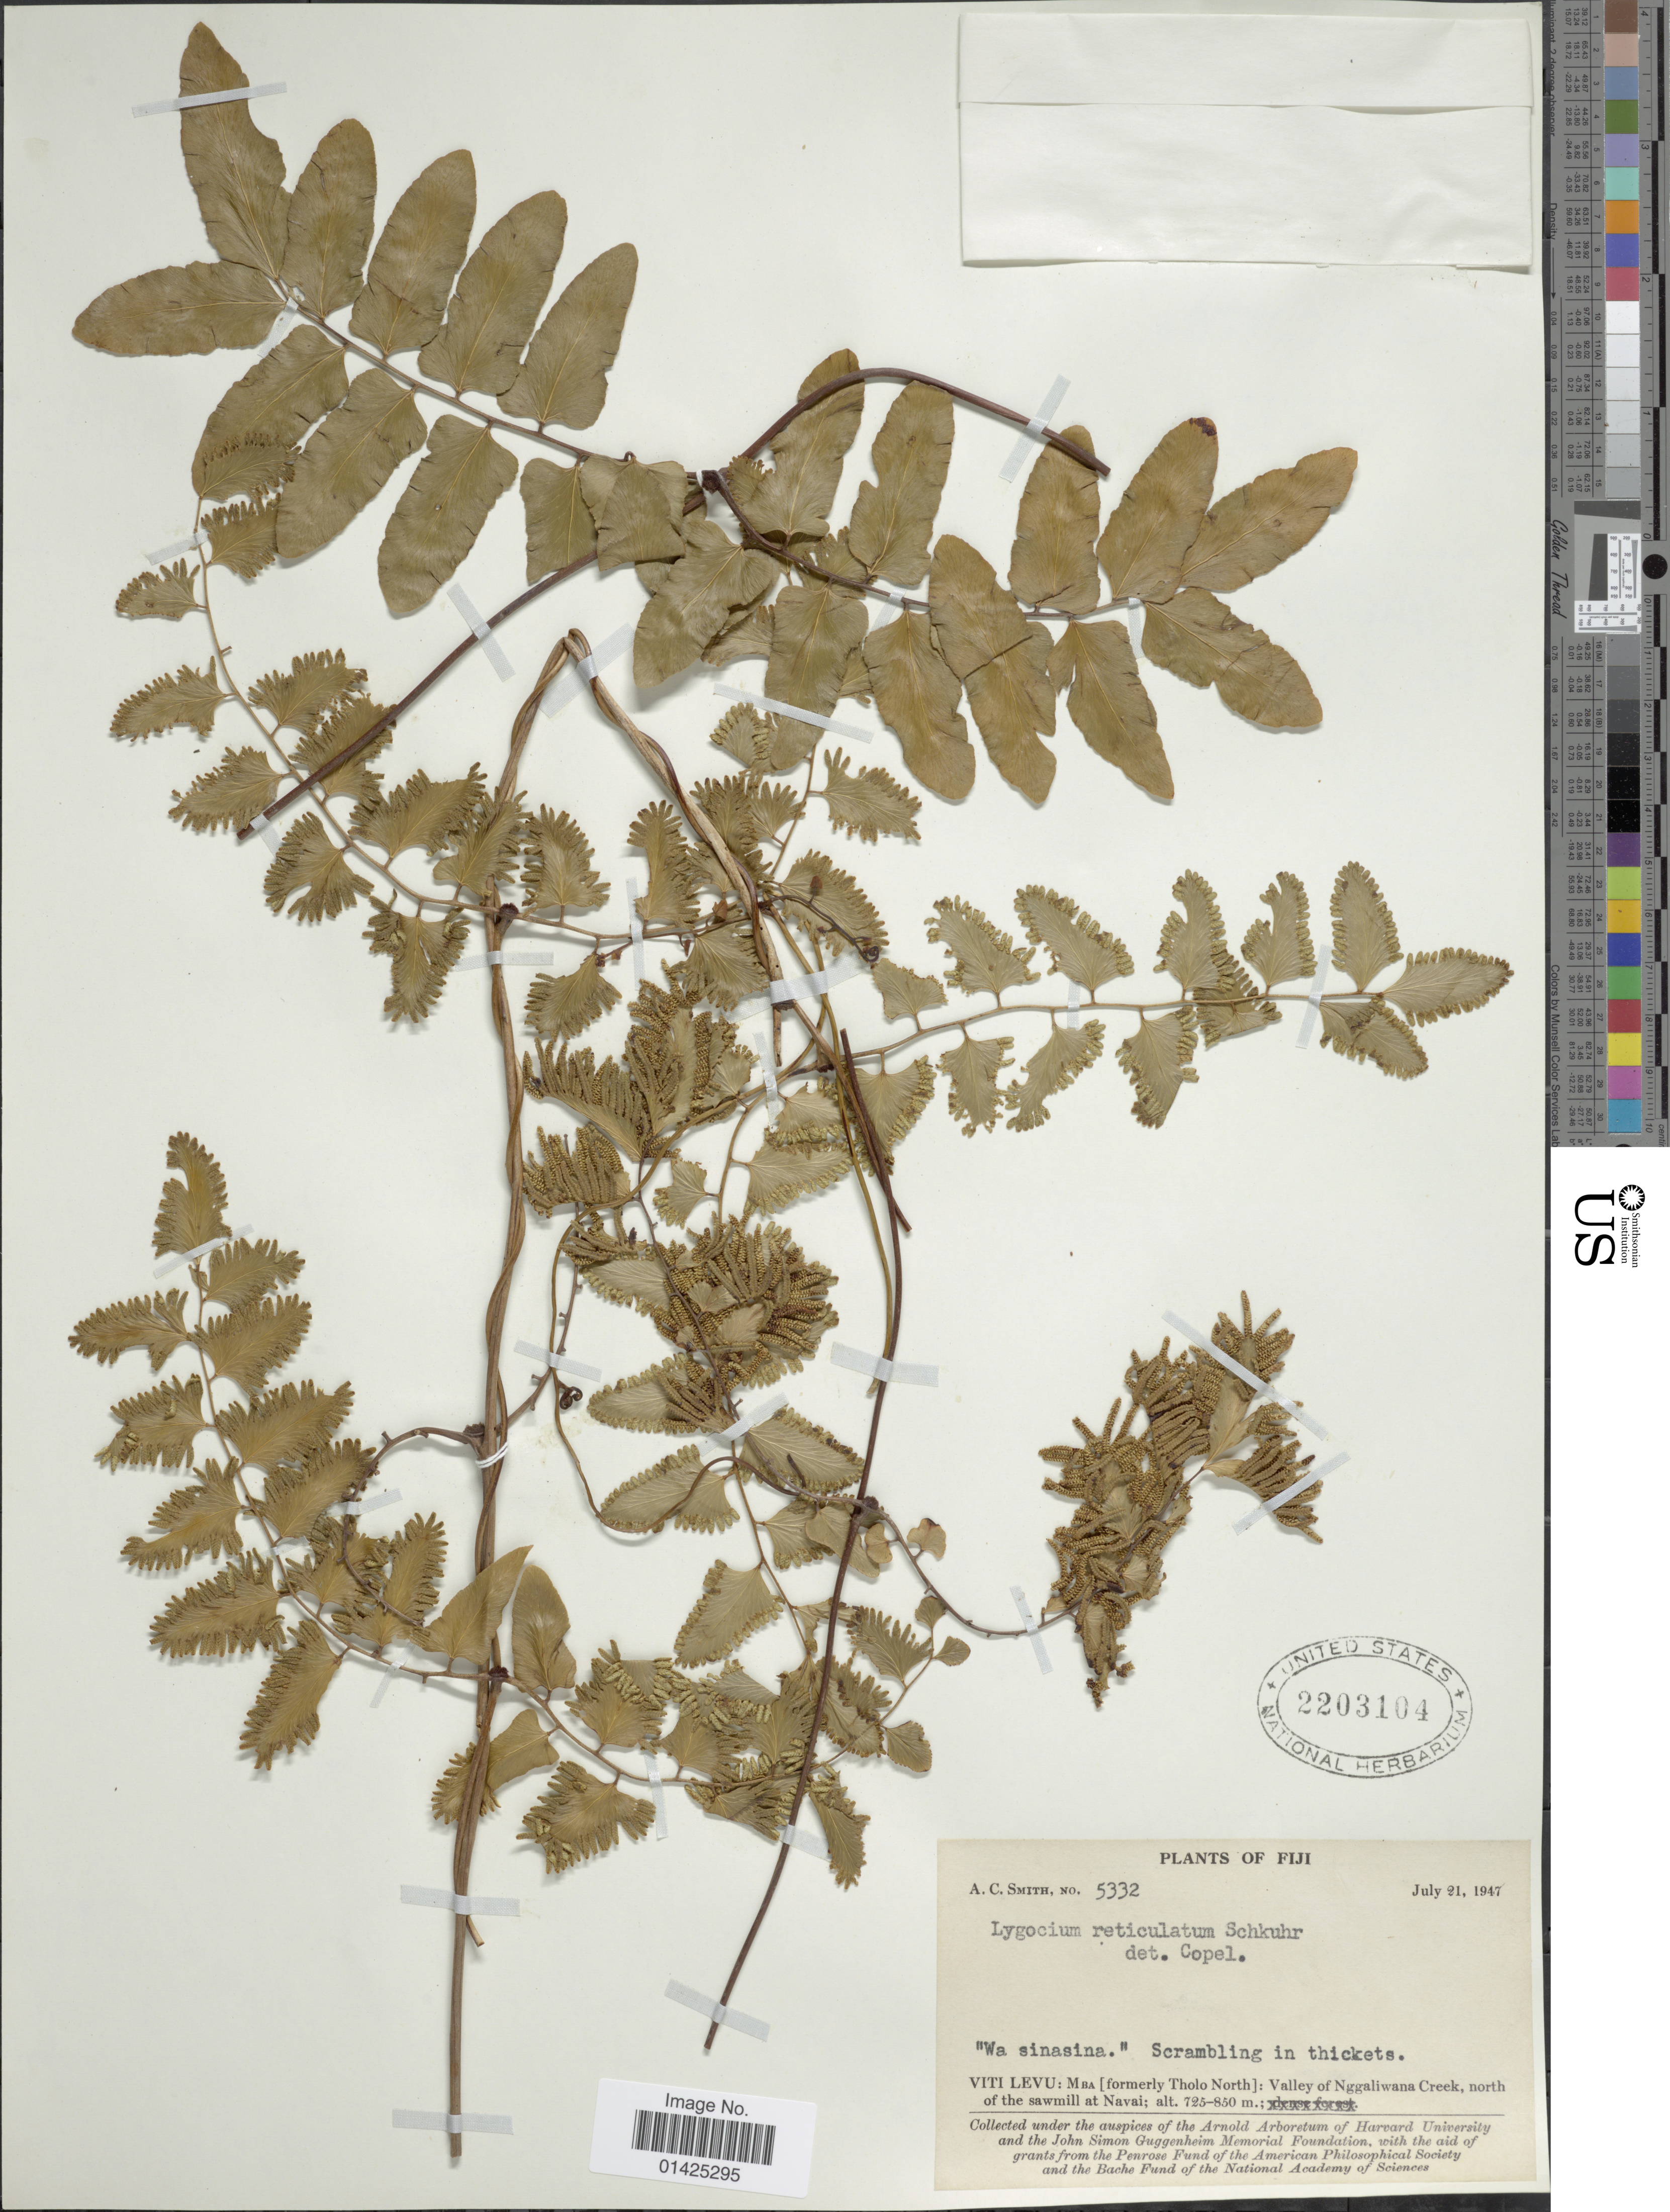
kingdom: Plantae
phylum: Tracheophyta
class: Polypodiopsida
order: Schizaeales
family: Lygodiaceae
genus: Lygodium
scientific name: Lygodium reticulatum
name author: Schkuhr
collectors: A. C. Smith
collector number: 5332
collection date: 1947-07-21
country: Fiji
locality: Viti Levu: MBA (formerly Tholo North) : Valley of Nggaliwana Creek, north of the sawmill at Navai.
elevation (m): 725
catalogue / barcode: US 2203104